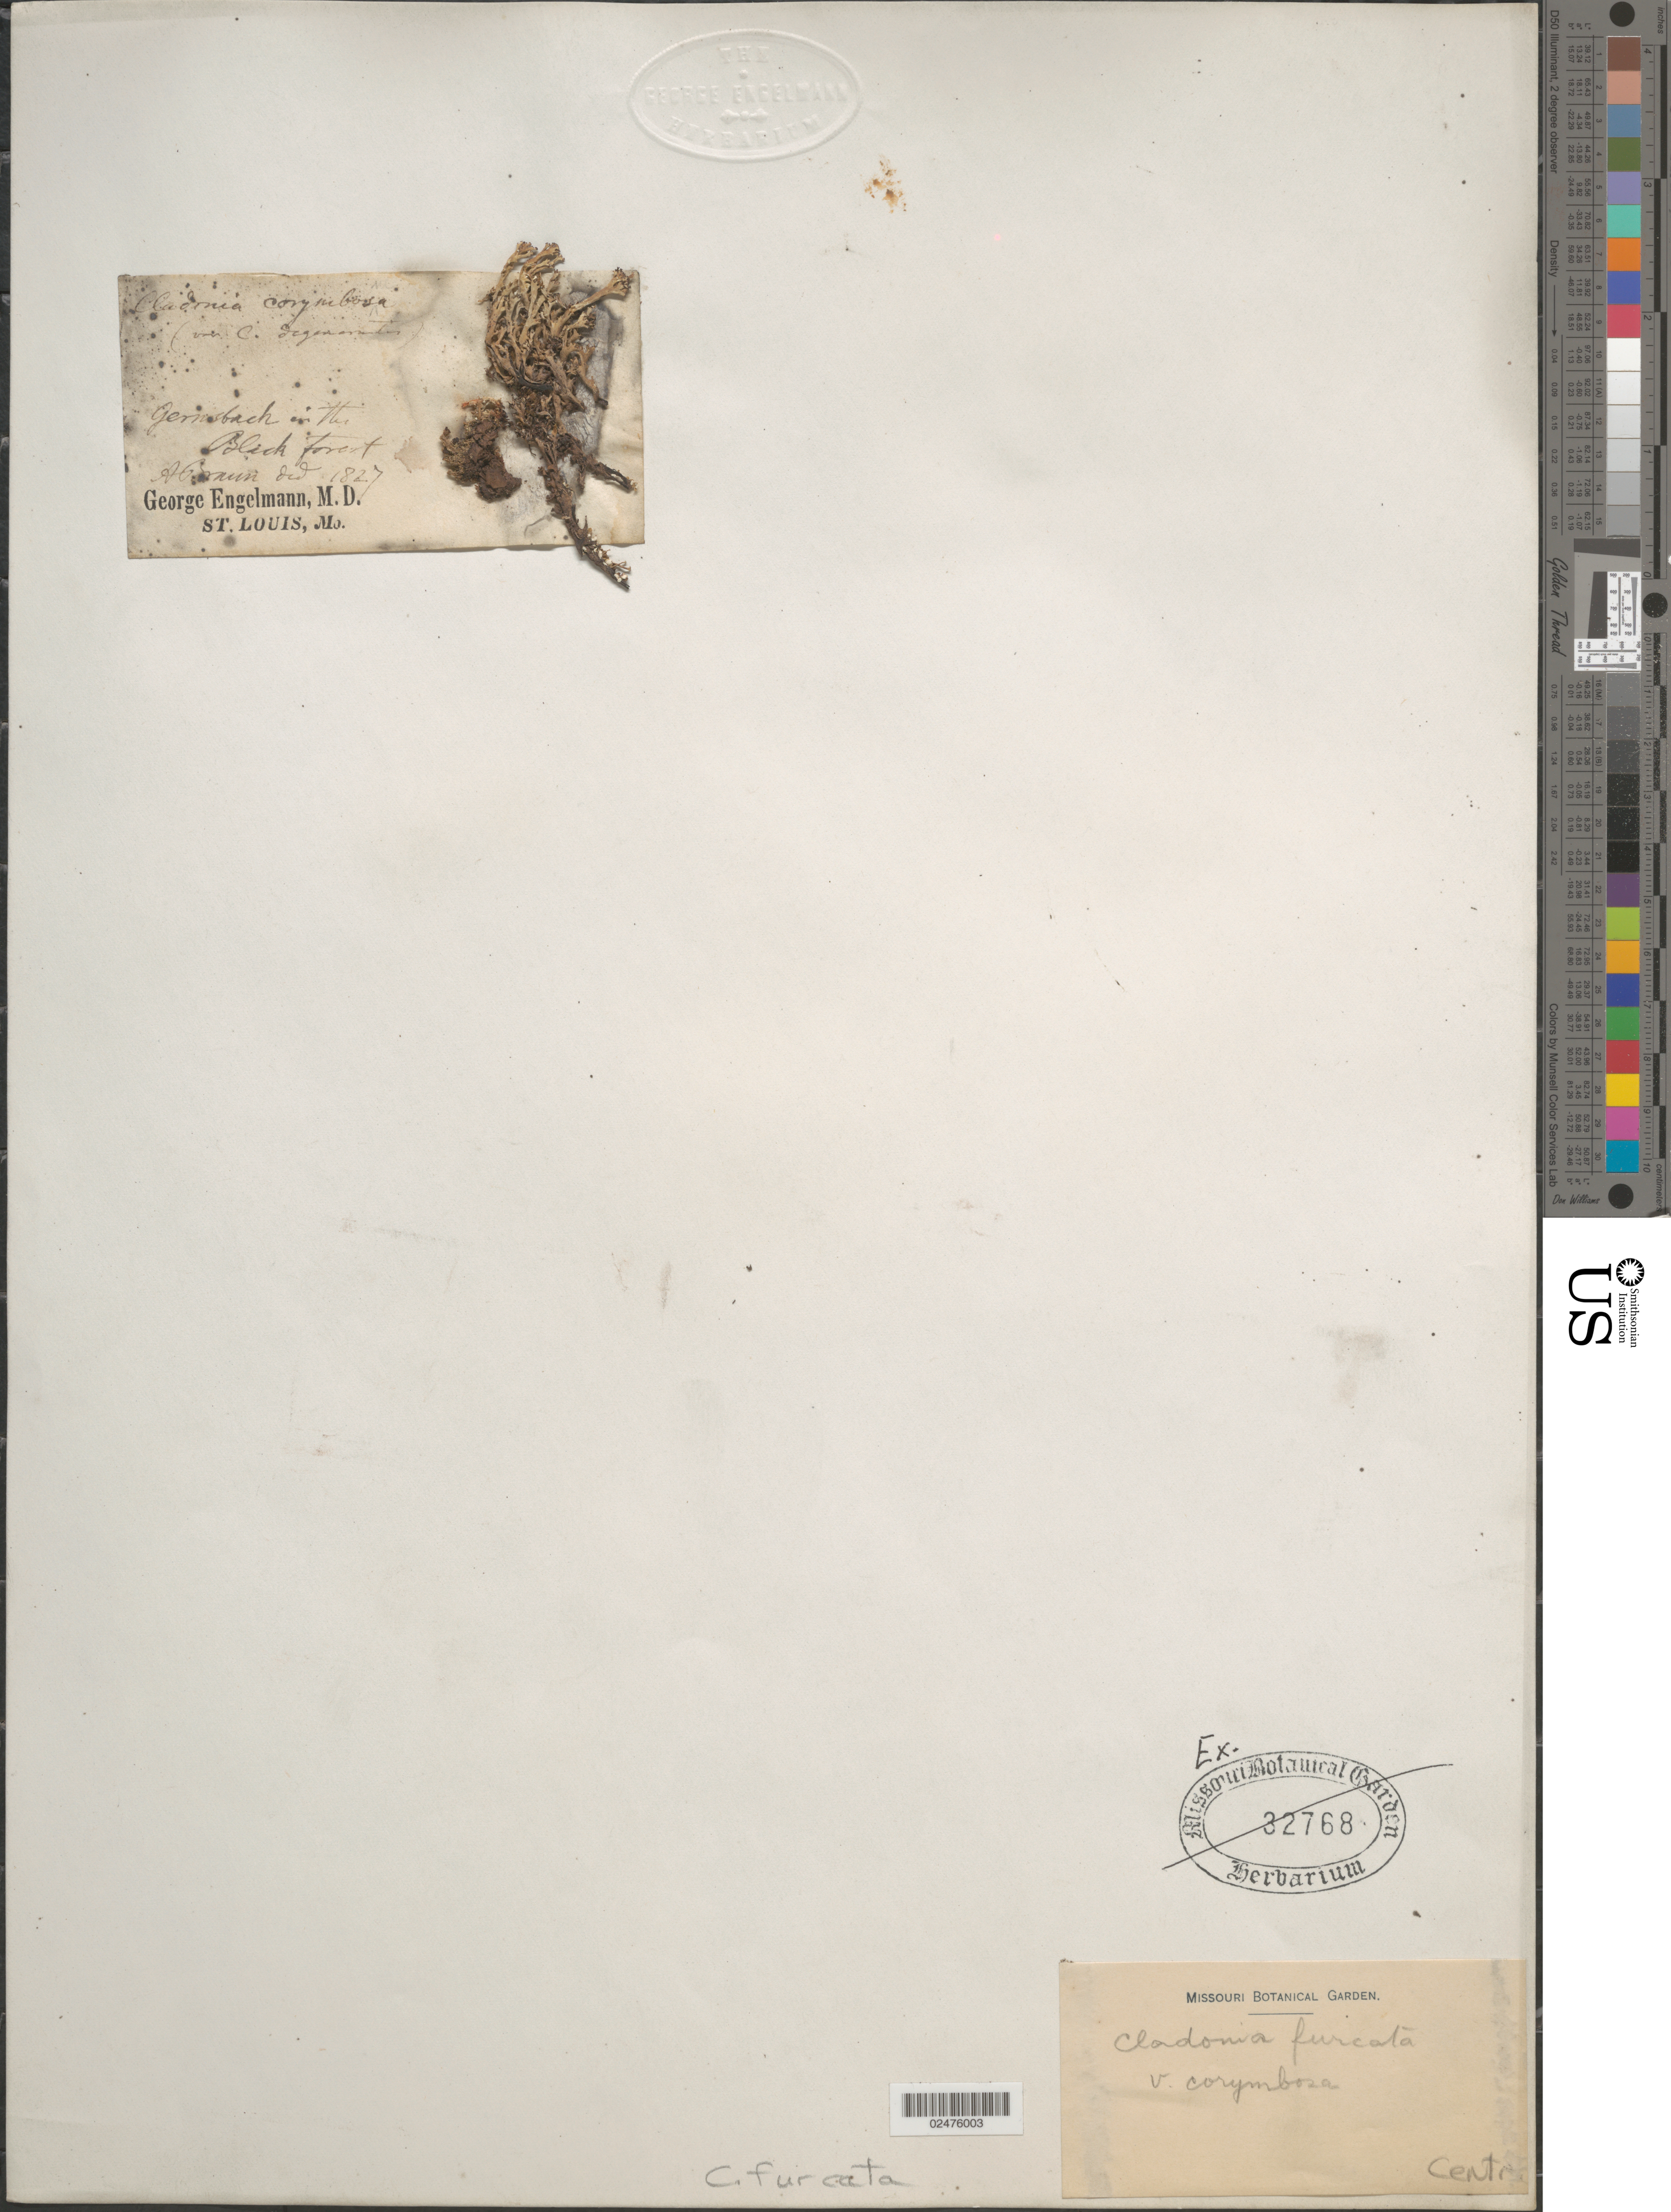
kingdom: Fungi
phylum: Ascomycota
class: Lecanoromycetes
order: Lecanorales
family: Cladoniaceae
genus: Cladonia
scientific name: Cladonia furcata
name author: (Huds.) Schrad.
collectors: G. Engelmann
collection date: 1927-12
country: United States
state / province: Missouri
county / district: St. Louis